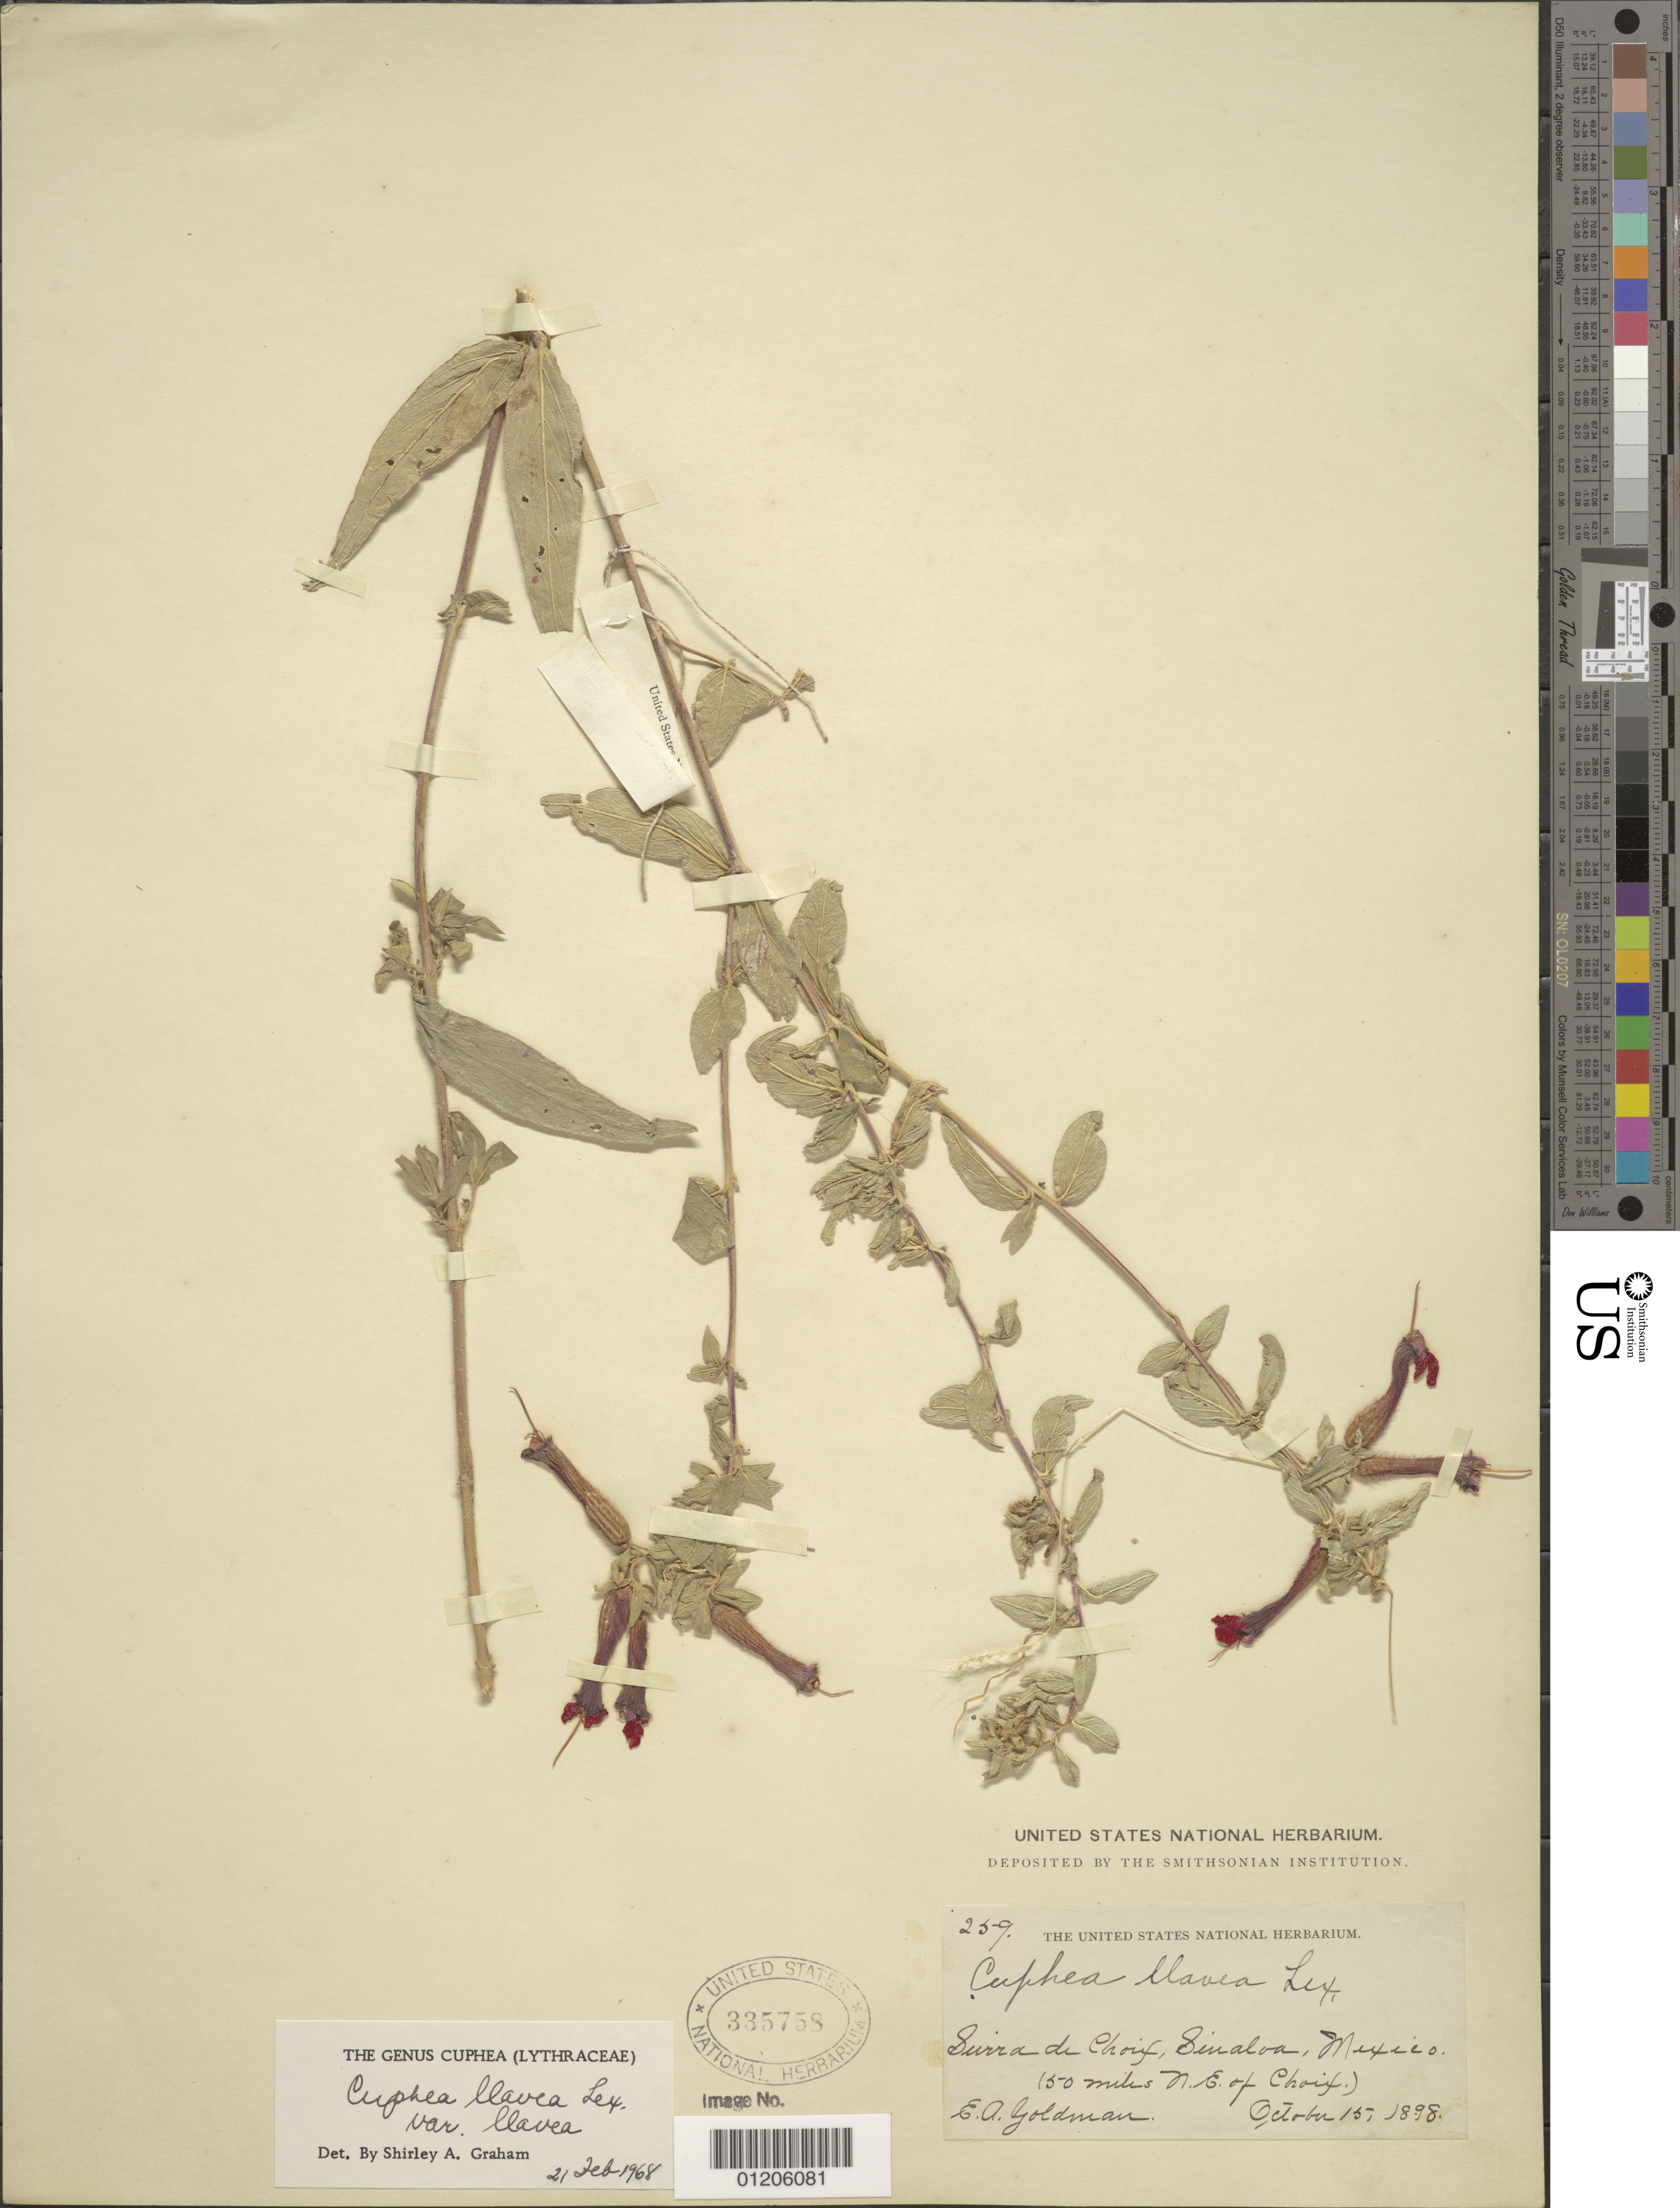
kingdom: Plantae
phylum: Tracheophyta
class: Magnoliopsida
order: Myrtales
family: Lythraceae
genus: Cuphea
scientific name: Cuphea llavea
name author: Lex.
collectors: E. A. Goldman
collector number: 259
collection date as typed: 15 Oct 1898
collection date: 1898-10-15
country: Mexico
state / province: Sinaloa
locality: Sierra de Choix, Sinaloa, Mexico (50 miles N.E. of Choix).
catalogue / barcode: US 335758